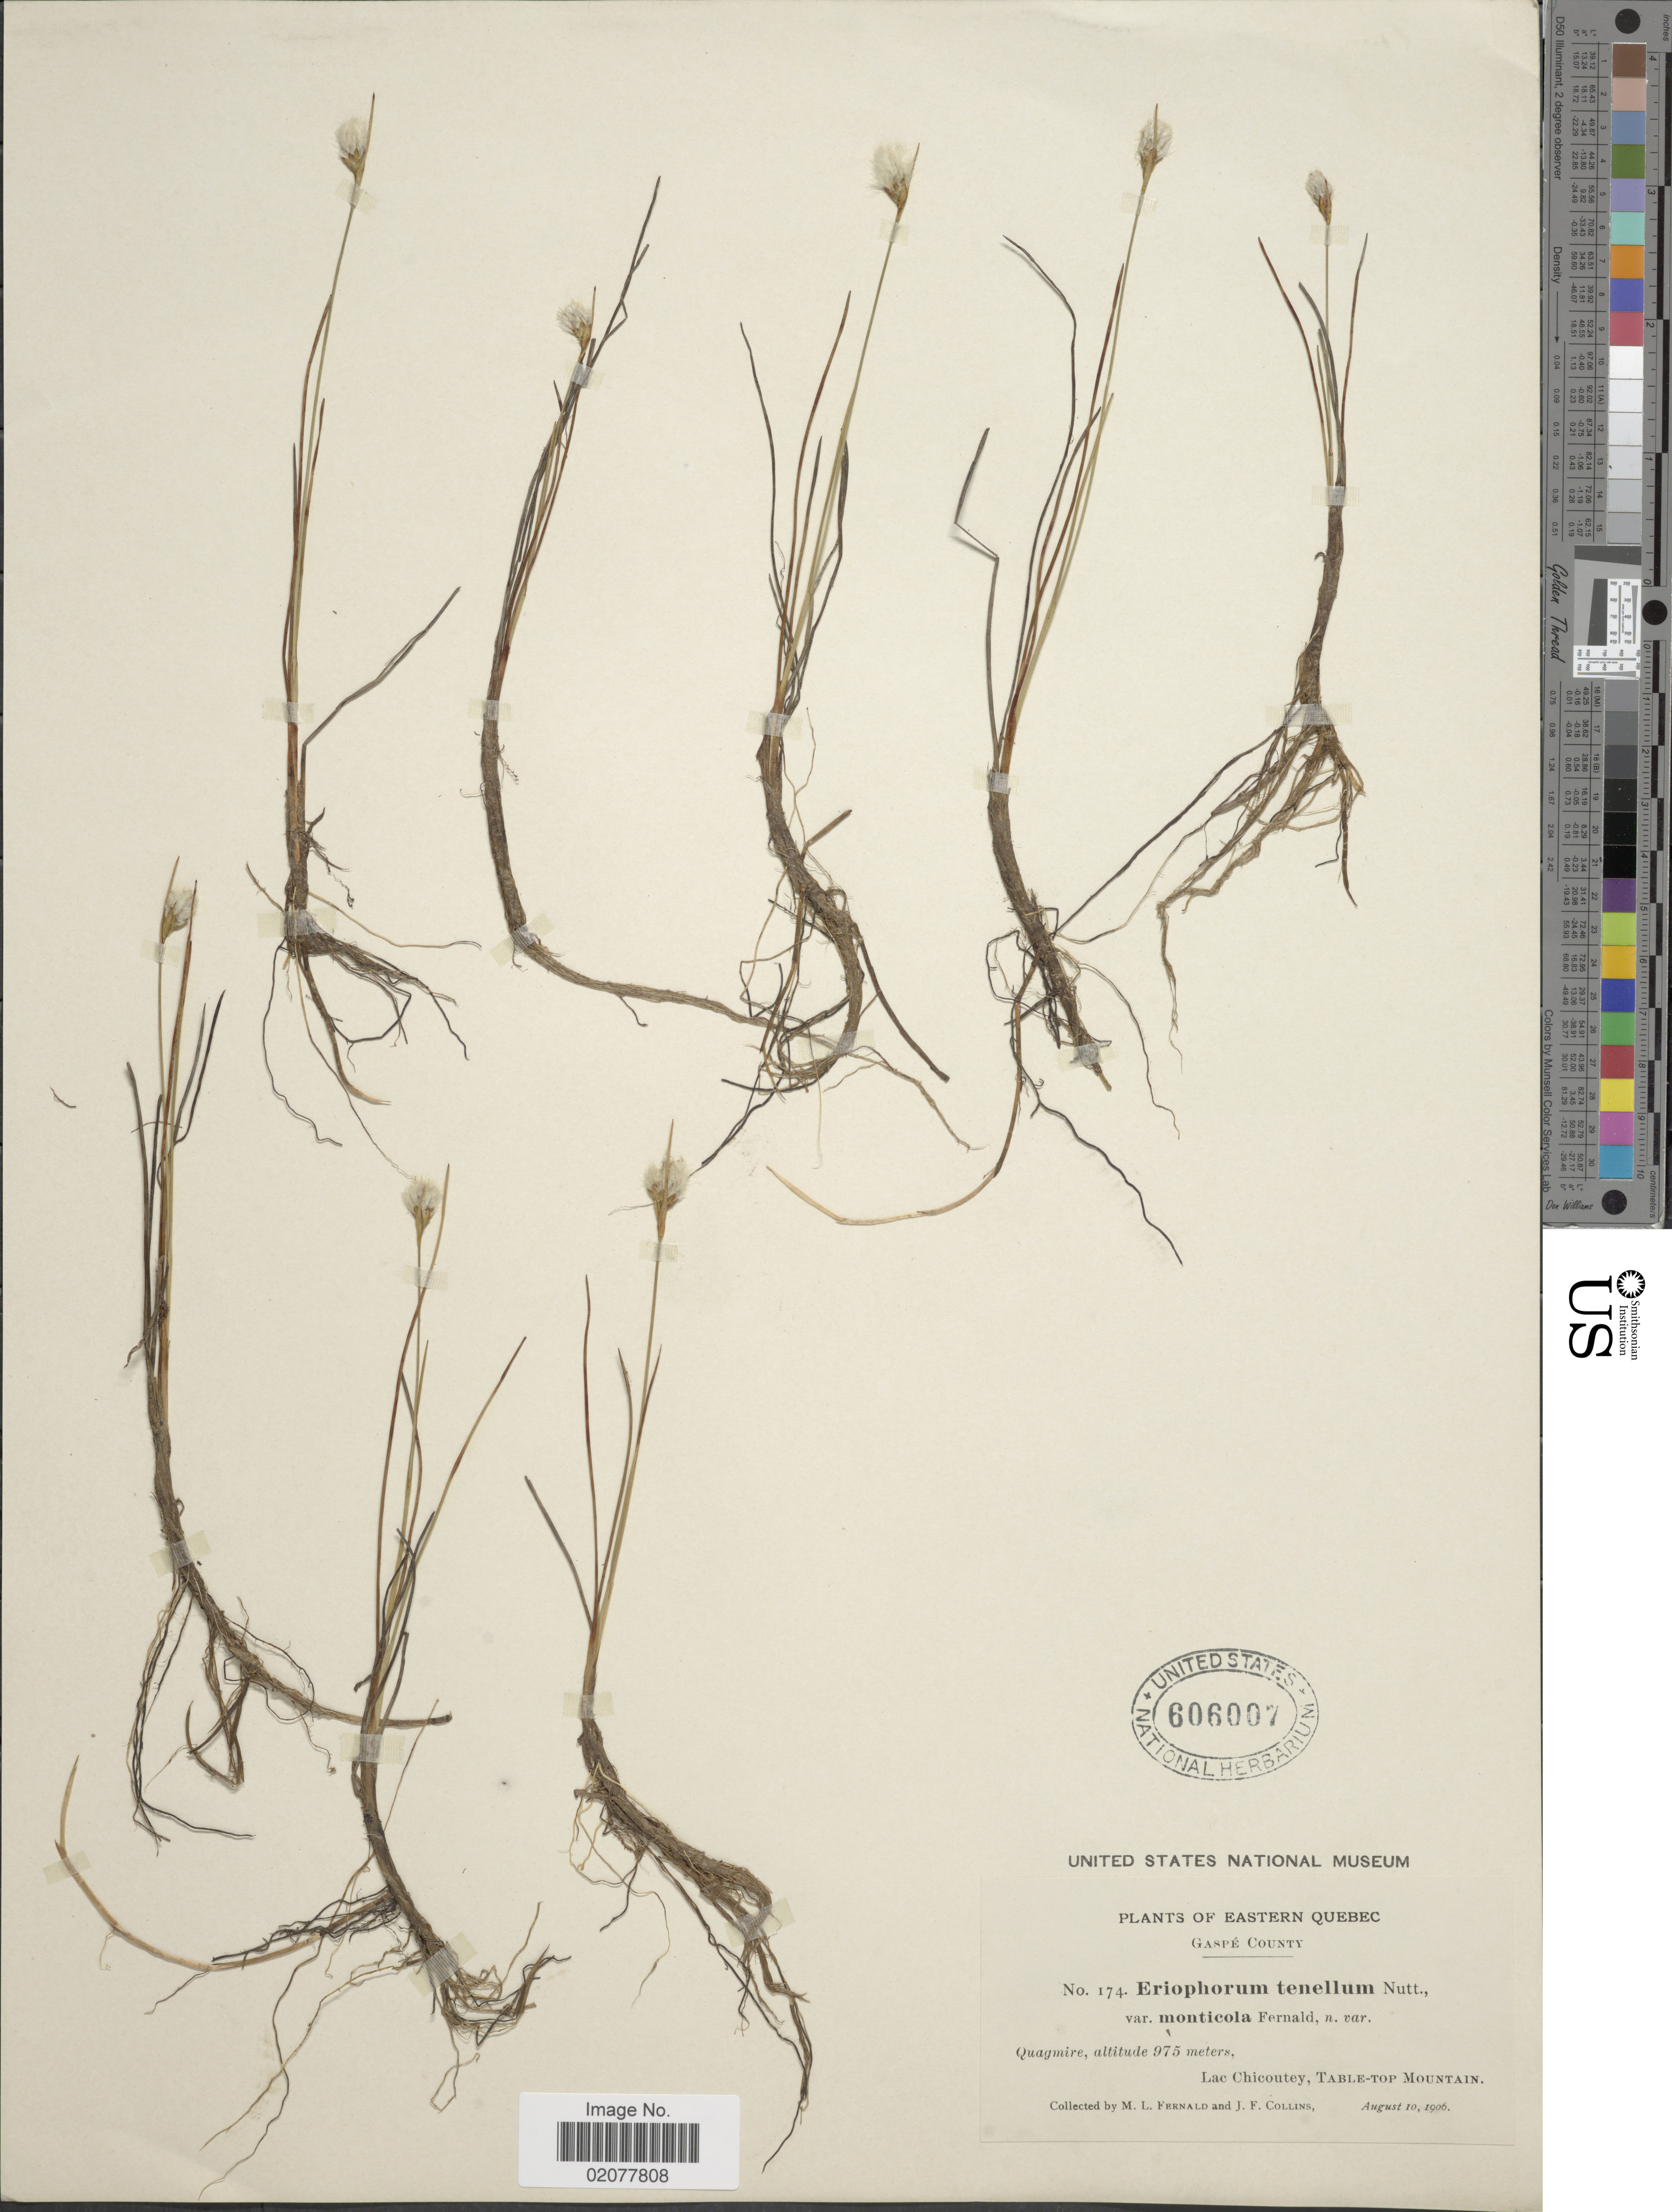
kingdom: Plantae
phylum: Tracheophyta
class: Liliopsida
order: Poales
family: Cyperaceae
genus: Eriophorum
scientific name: Eriophorum tenellum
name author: Nutt.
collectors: M. L. Fernald & J. Collins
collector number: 174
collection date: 1906-08-10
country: Canada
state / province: Quebec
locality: Eastern Quebec. Gaspé County. Lae Chicoutey, Table-Top Mountain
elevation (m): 975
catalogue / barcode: US 606007